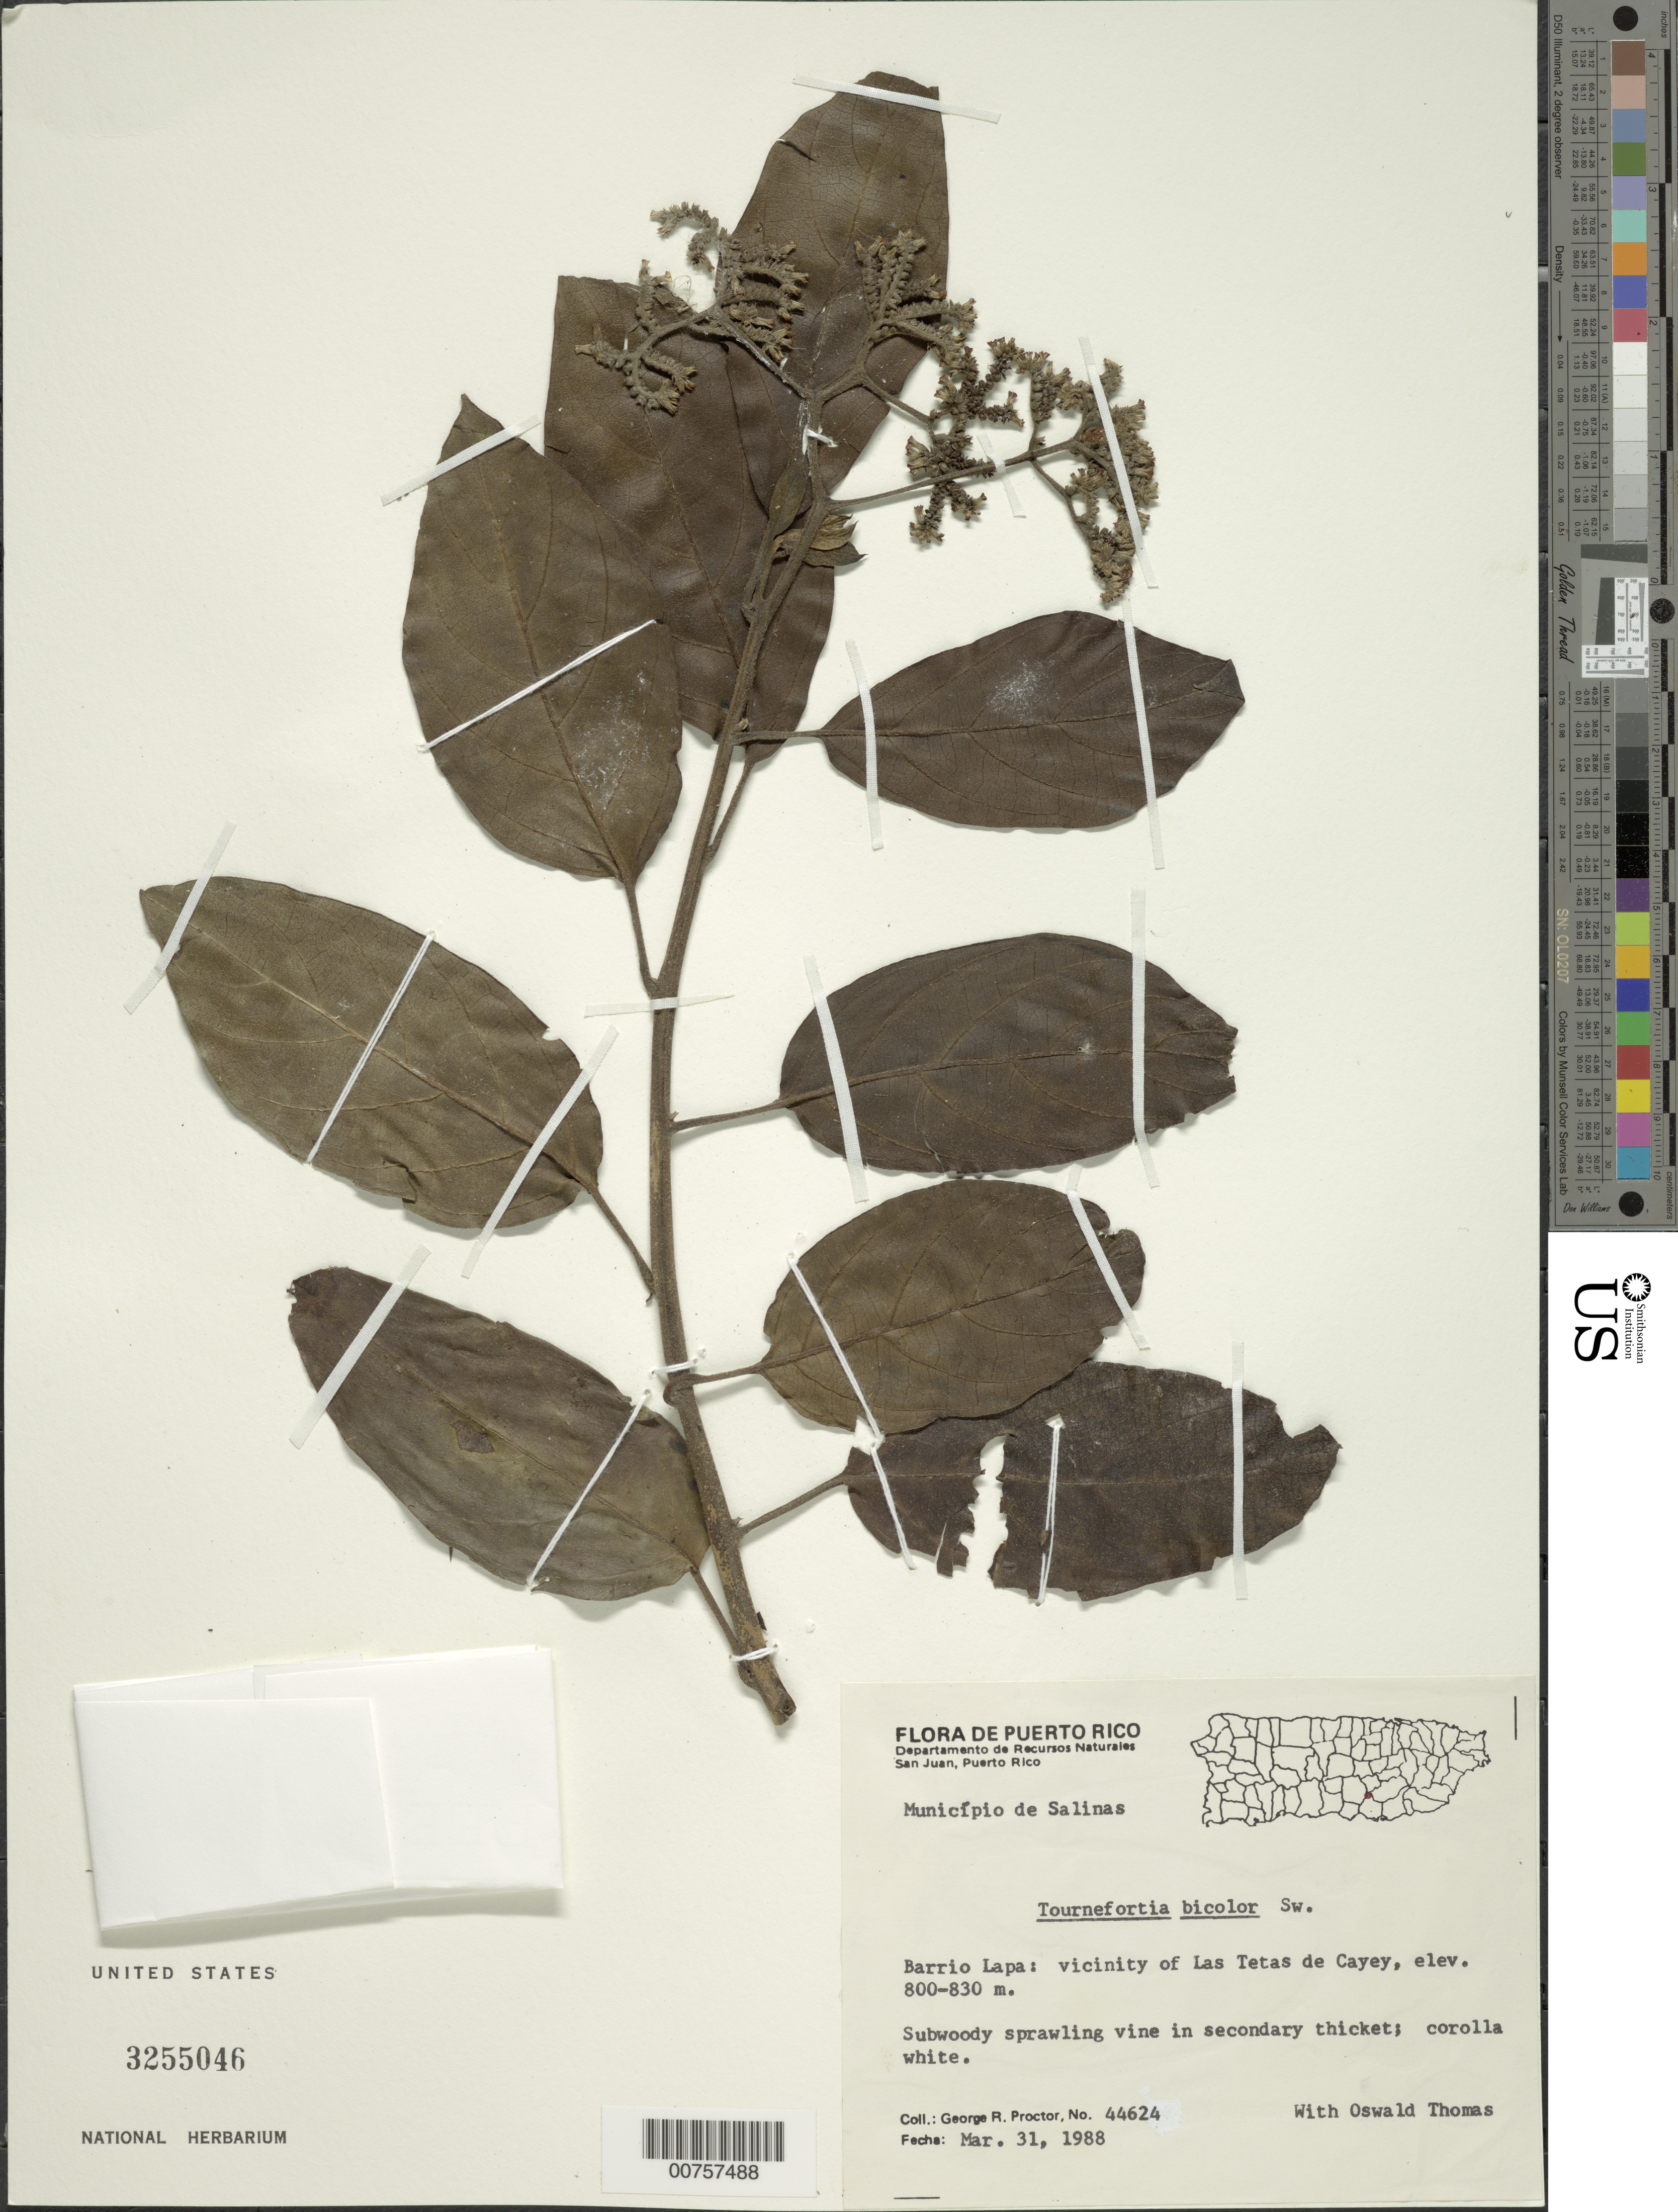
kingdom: Plantae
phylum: Tracheophyta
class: Magnoliopsida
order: Boraginales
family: Heliotropiaceae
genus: Tournefortia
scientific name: Tournefortia bicolor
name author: Sw.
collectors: G. R. Proctor & O. Thomas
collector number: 44624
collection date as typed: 31 Mar 1988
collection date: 1988-03-31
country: Puerto Rico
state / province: Salinas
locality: Municipio de Salinas. Barrio Lapa: vicinity of Las Tetas de Cayey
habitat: Secondary thicket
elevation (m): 800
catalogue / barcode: US 3255046